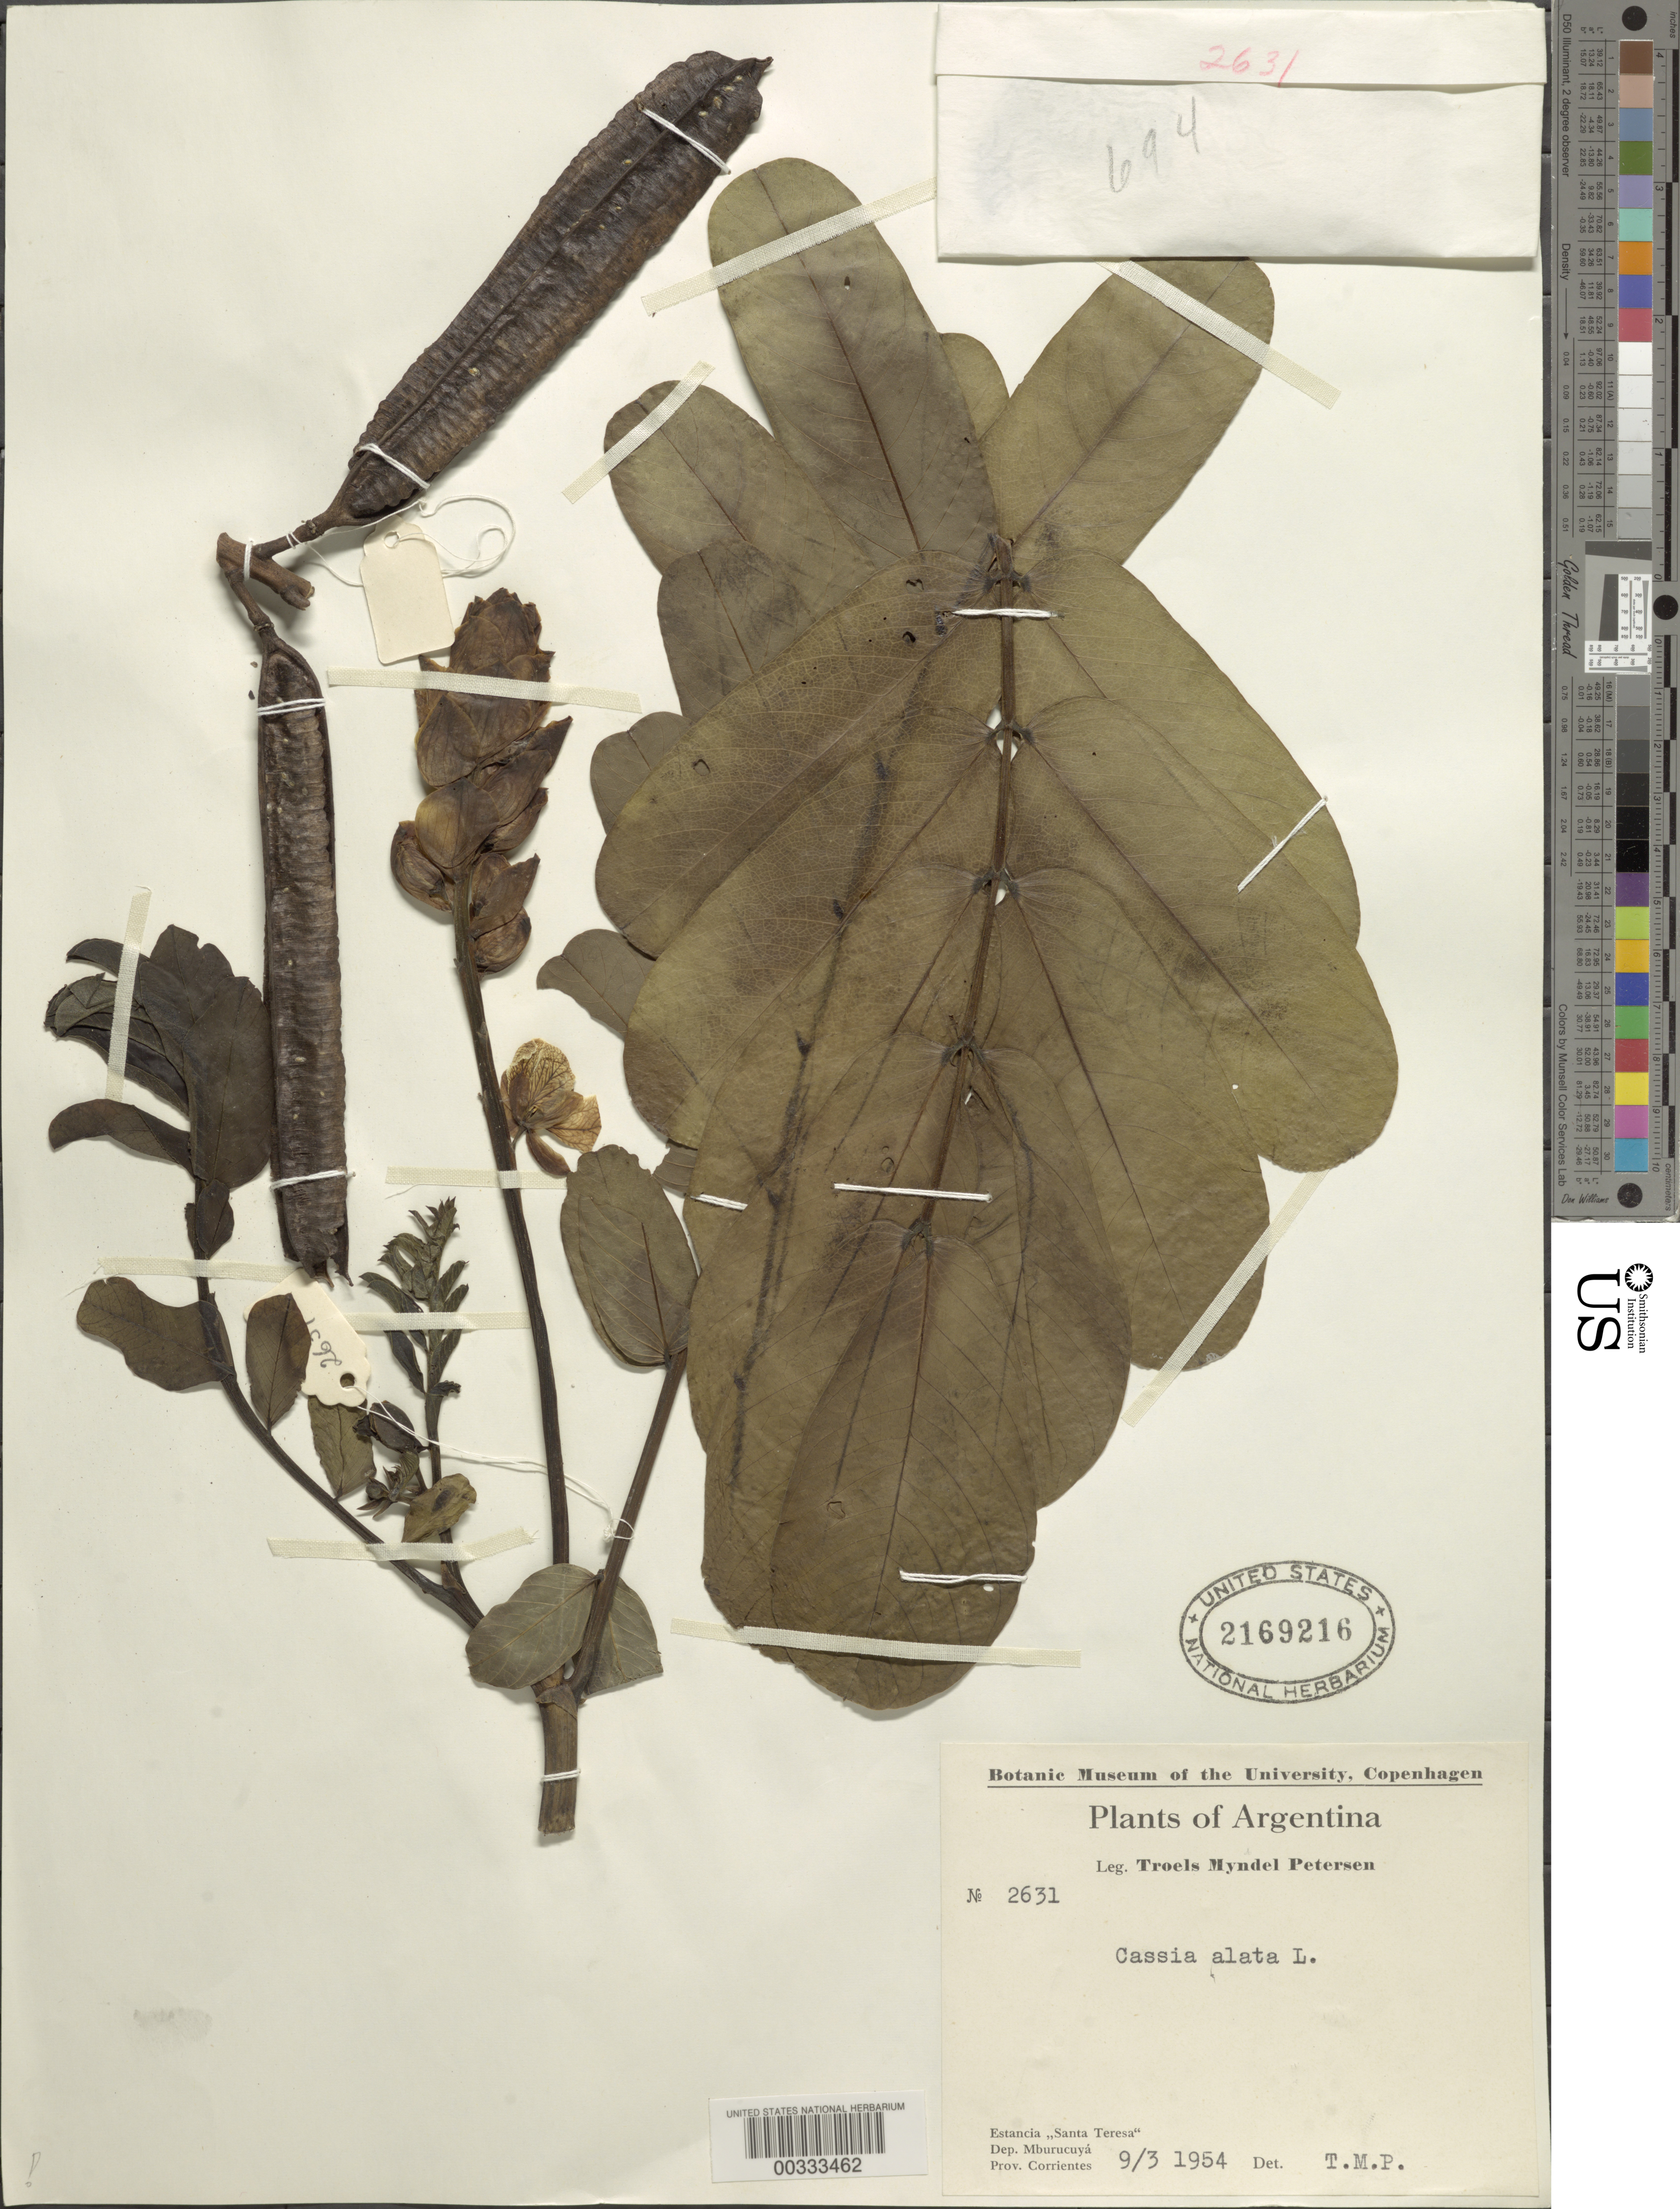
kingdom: Plantae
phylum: Tracheophyta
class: Magnoliopsida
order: Fabales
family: Fabaceae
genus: Senna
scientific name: Senna alata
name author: (L.) Roxb.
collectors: T. M. Petersen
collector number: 2631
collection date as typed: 03 Sep 1954 or 09 Mar 1954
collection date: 1954-03-09 or 1954-09-03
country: Argentina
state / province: Corrientes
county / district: Mburucuyá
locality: Estancia Santa Teresa, near site of abandoned dwellings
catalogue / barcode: US 2169216